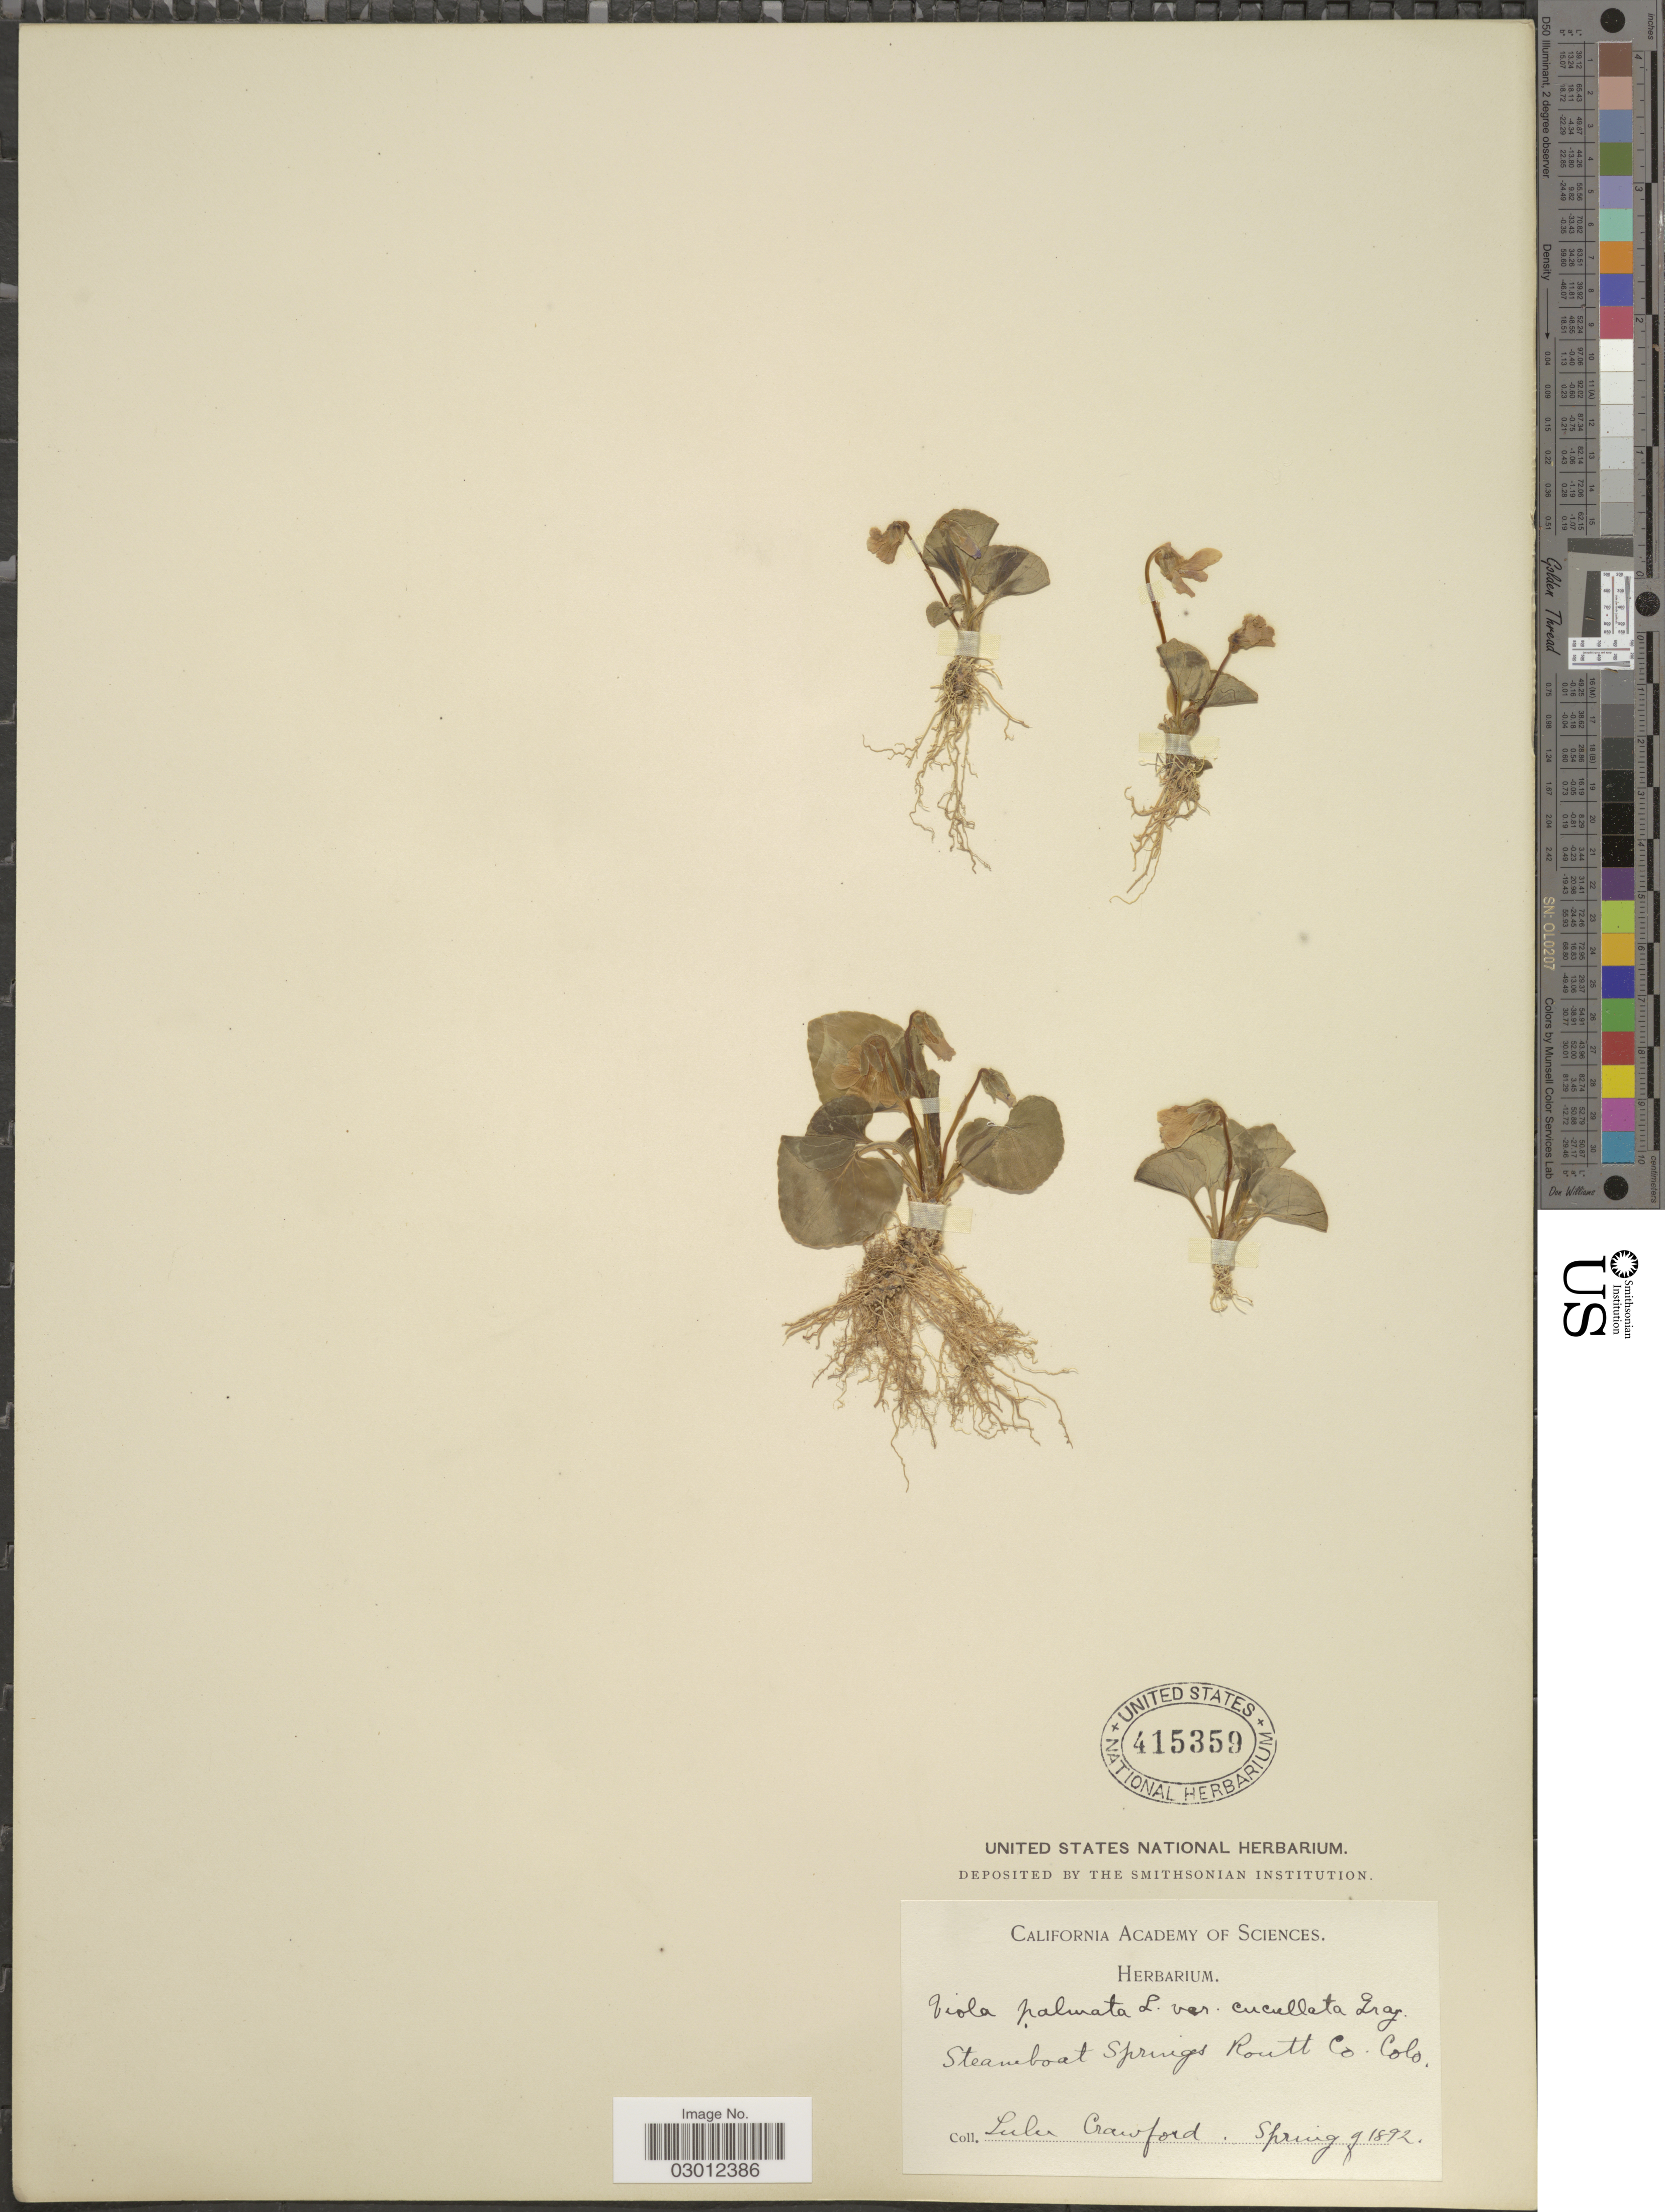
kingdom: Plantae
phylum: Tracheophyta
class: Magnoliopsida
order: Malpighiales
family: Violaceae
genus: Viola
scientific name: Viola nephrophylla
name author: Greene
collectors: L. Crawford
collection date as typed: spring of 1892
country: United States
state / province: Colorado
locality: Steamboat Springs. Routt Co.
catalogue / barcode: US 415359